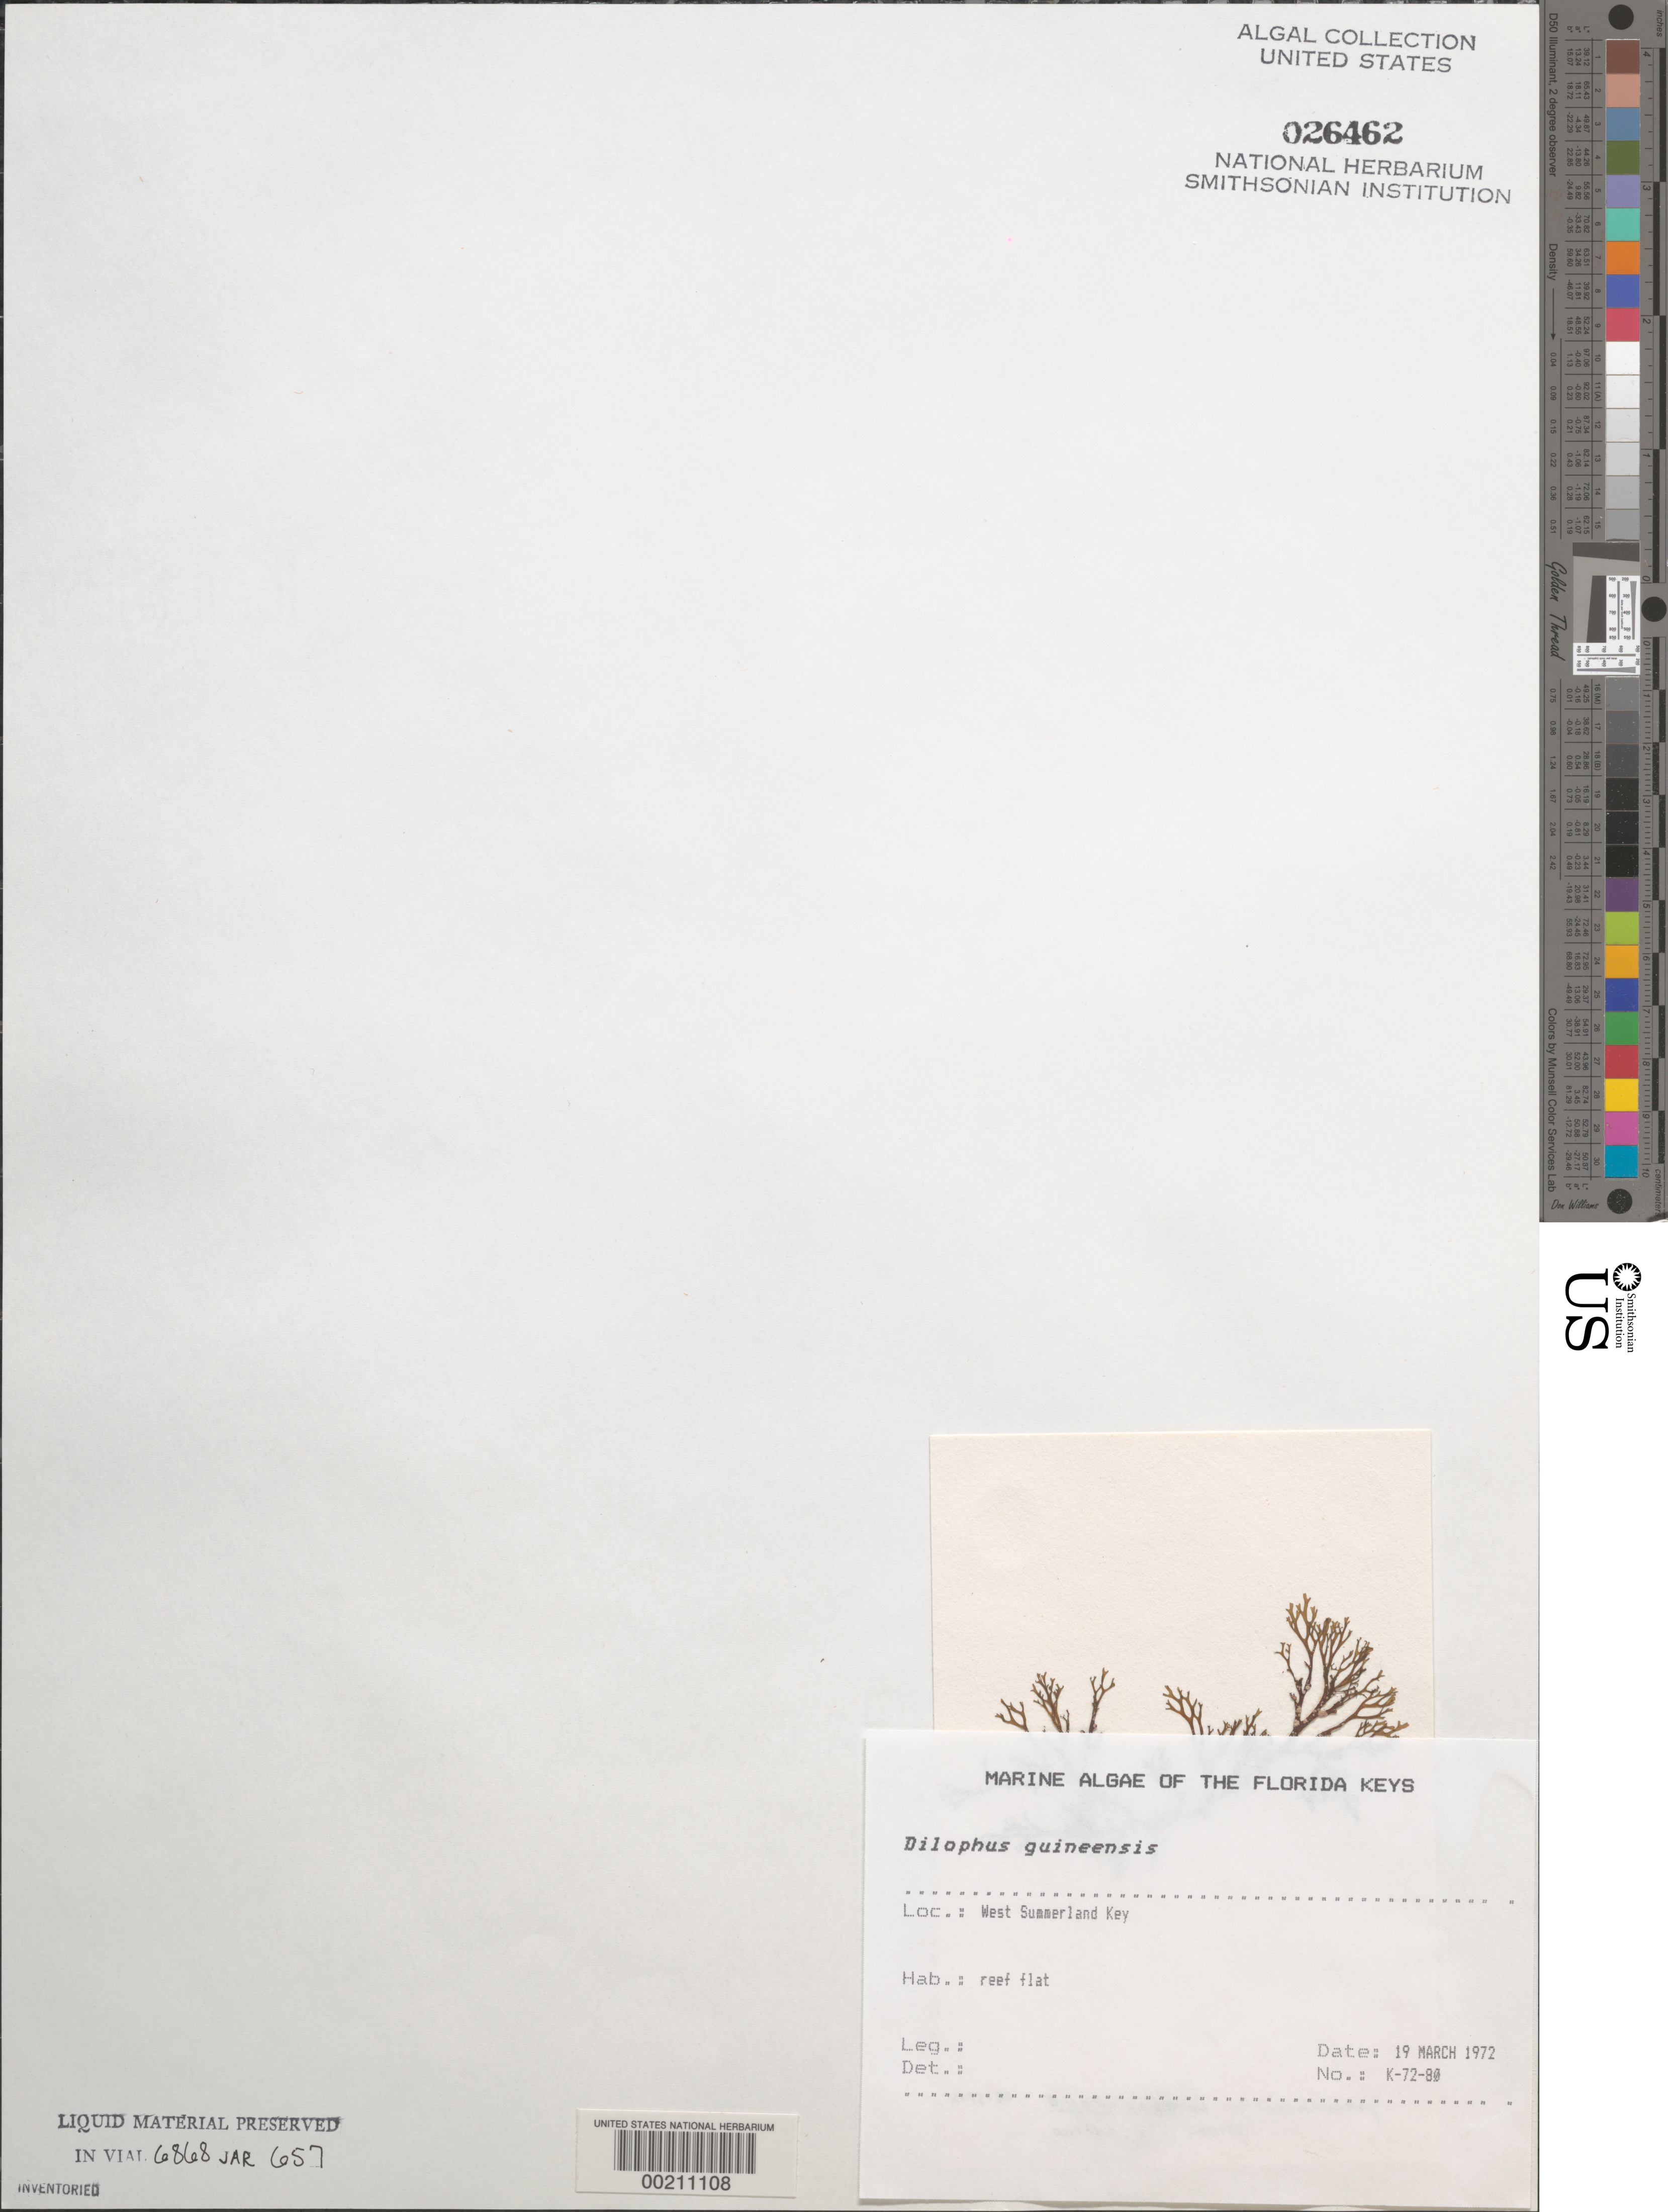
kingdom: Chromista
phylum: Ochrophyta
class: Phaeophyceae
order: Dictyotales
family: Dictyotaceae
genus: Dictyota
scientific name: Dictyota guineensis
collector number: K-72-80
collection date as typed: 19 Mar 1972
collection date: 1972-03-19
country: United States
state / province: Florida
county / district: Monroe County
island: West Summerland Key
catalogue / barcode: US 26462